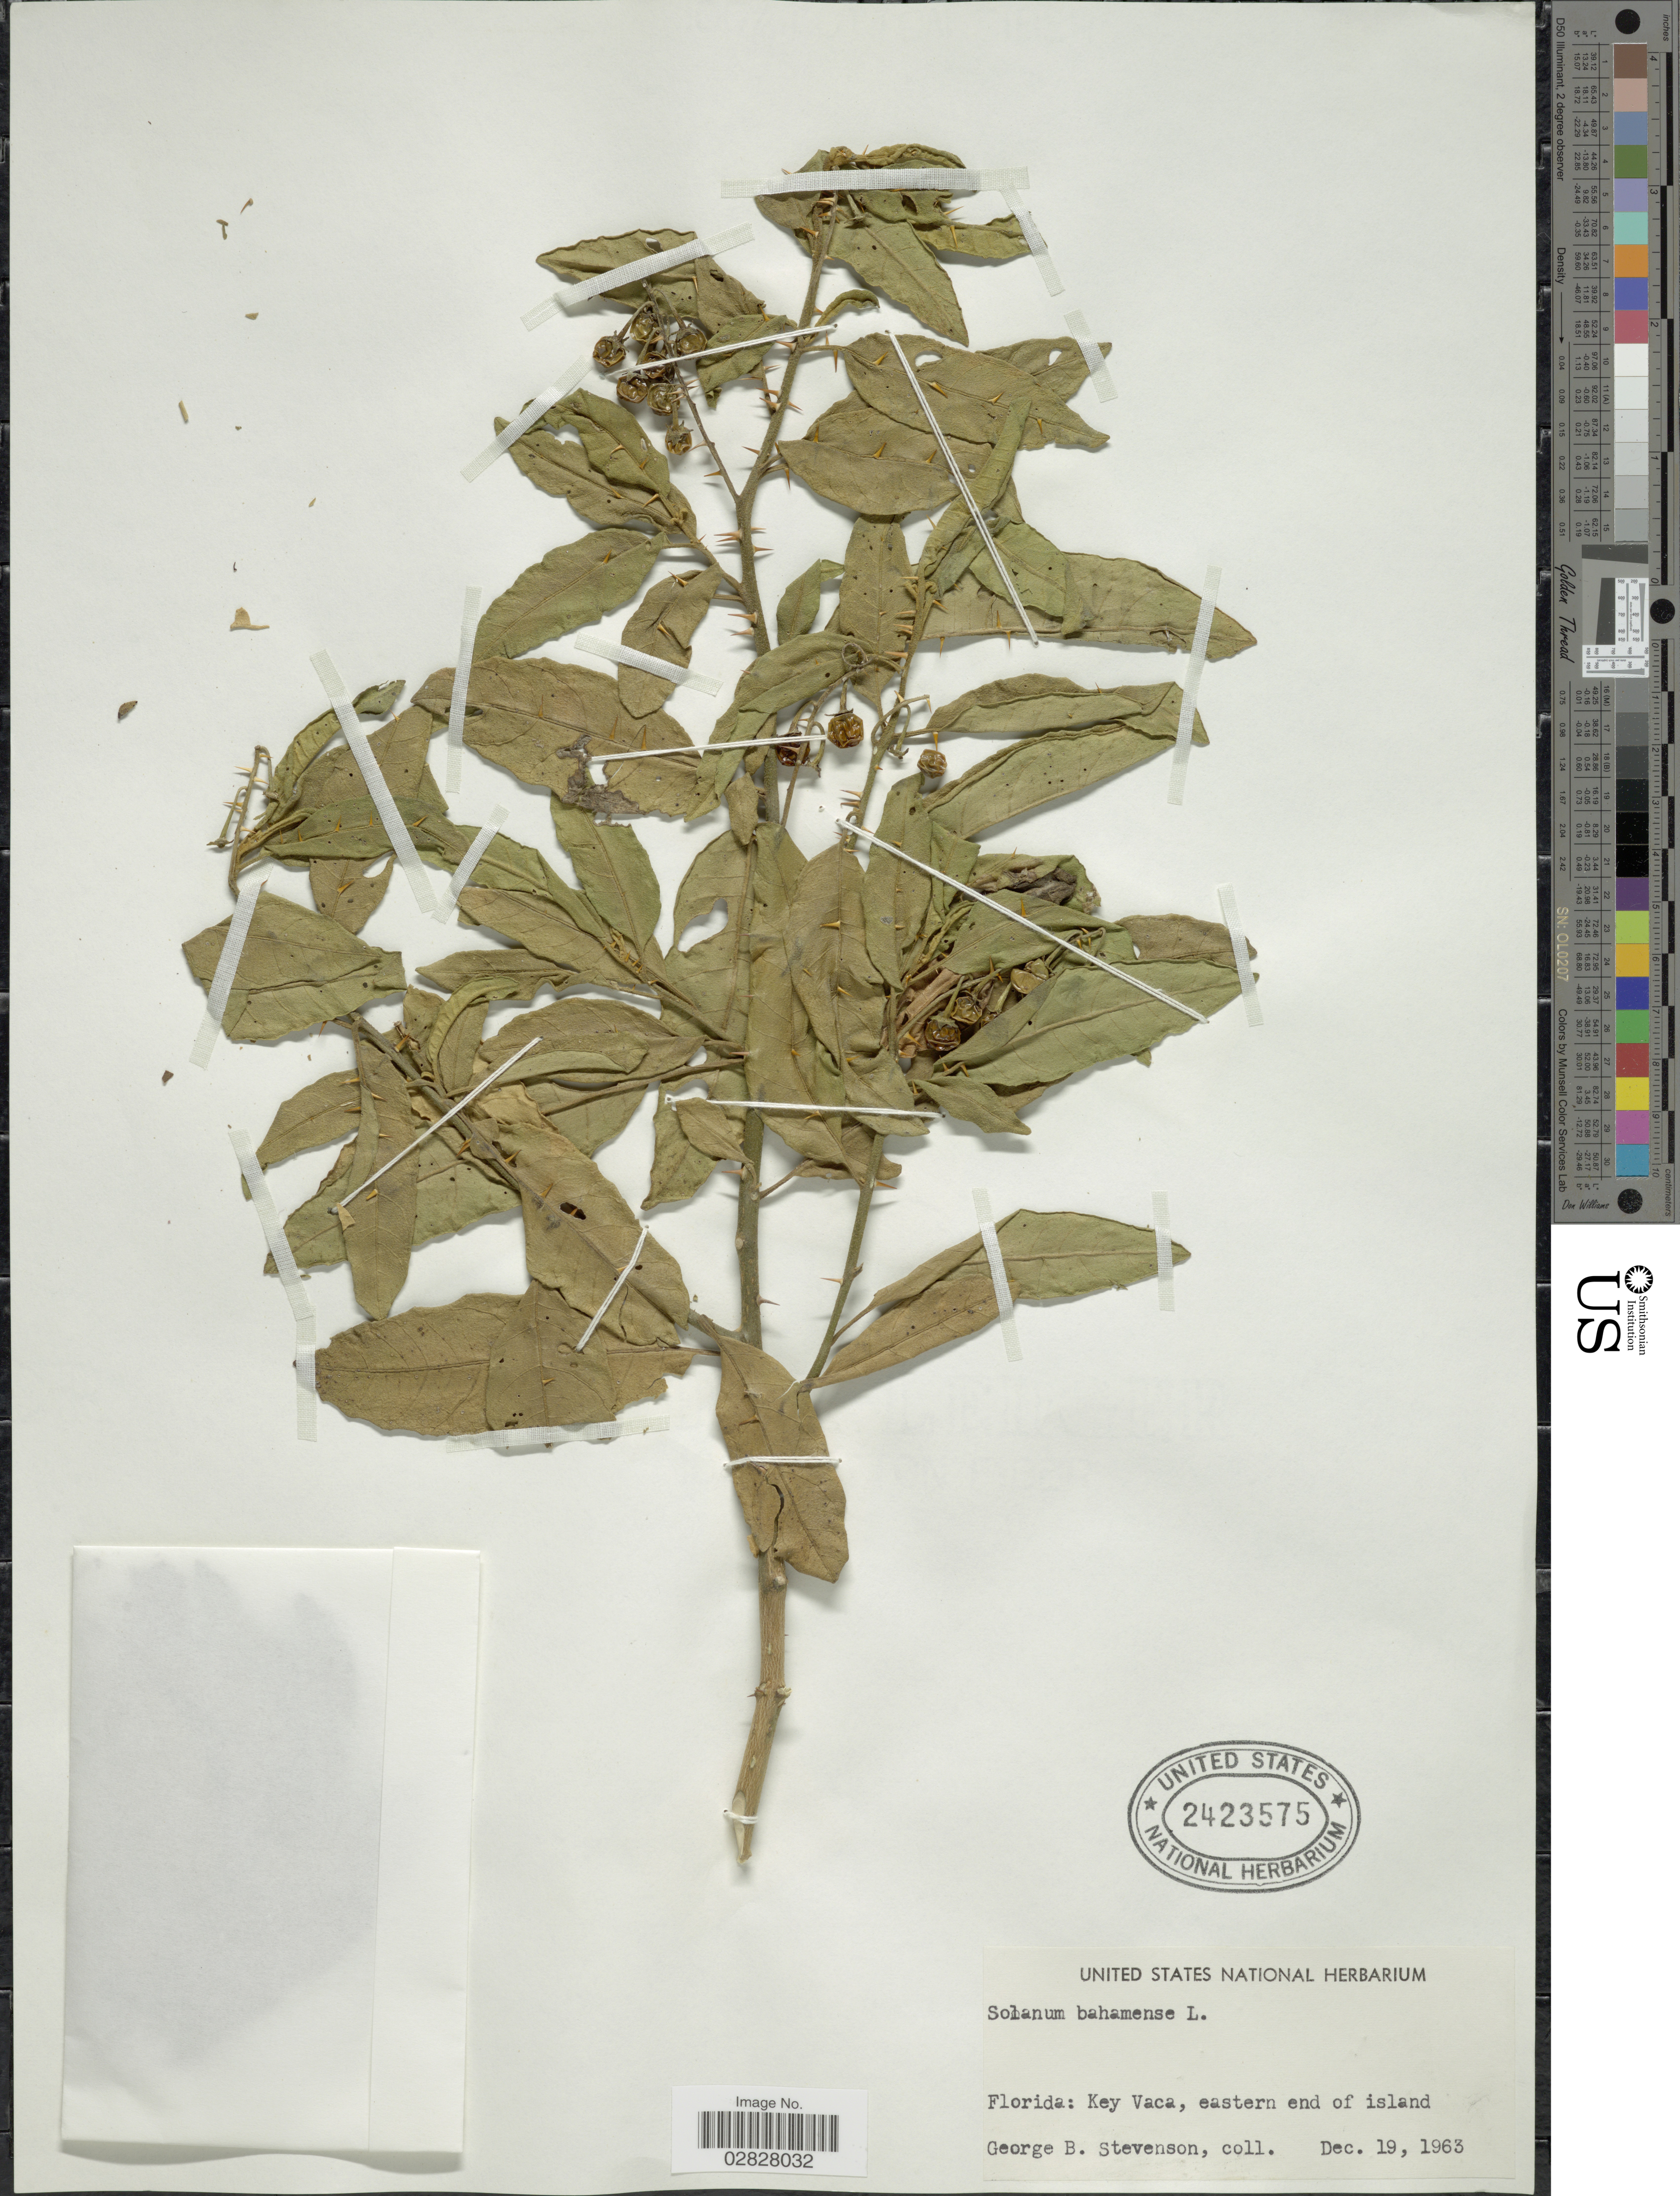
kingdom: Plantae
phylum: Tracheophyta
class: Magnoliopsida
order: Solanales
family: Solanaceae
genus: Solanum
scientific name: Solanum bahamense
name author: L.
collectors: G. Stevenson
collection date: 1963-12-19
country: United States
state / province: Florida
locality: Key Vaca, eastern end of island.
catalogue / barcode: US 2423575